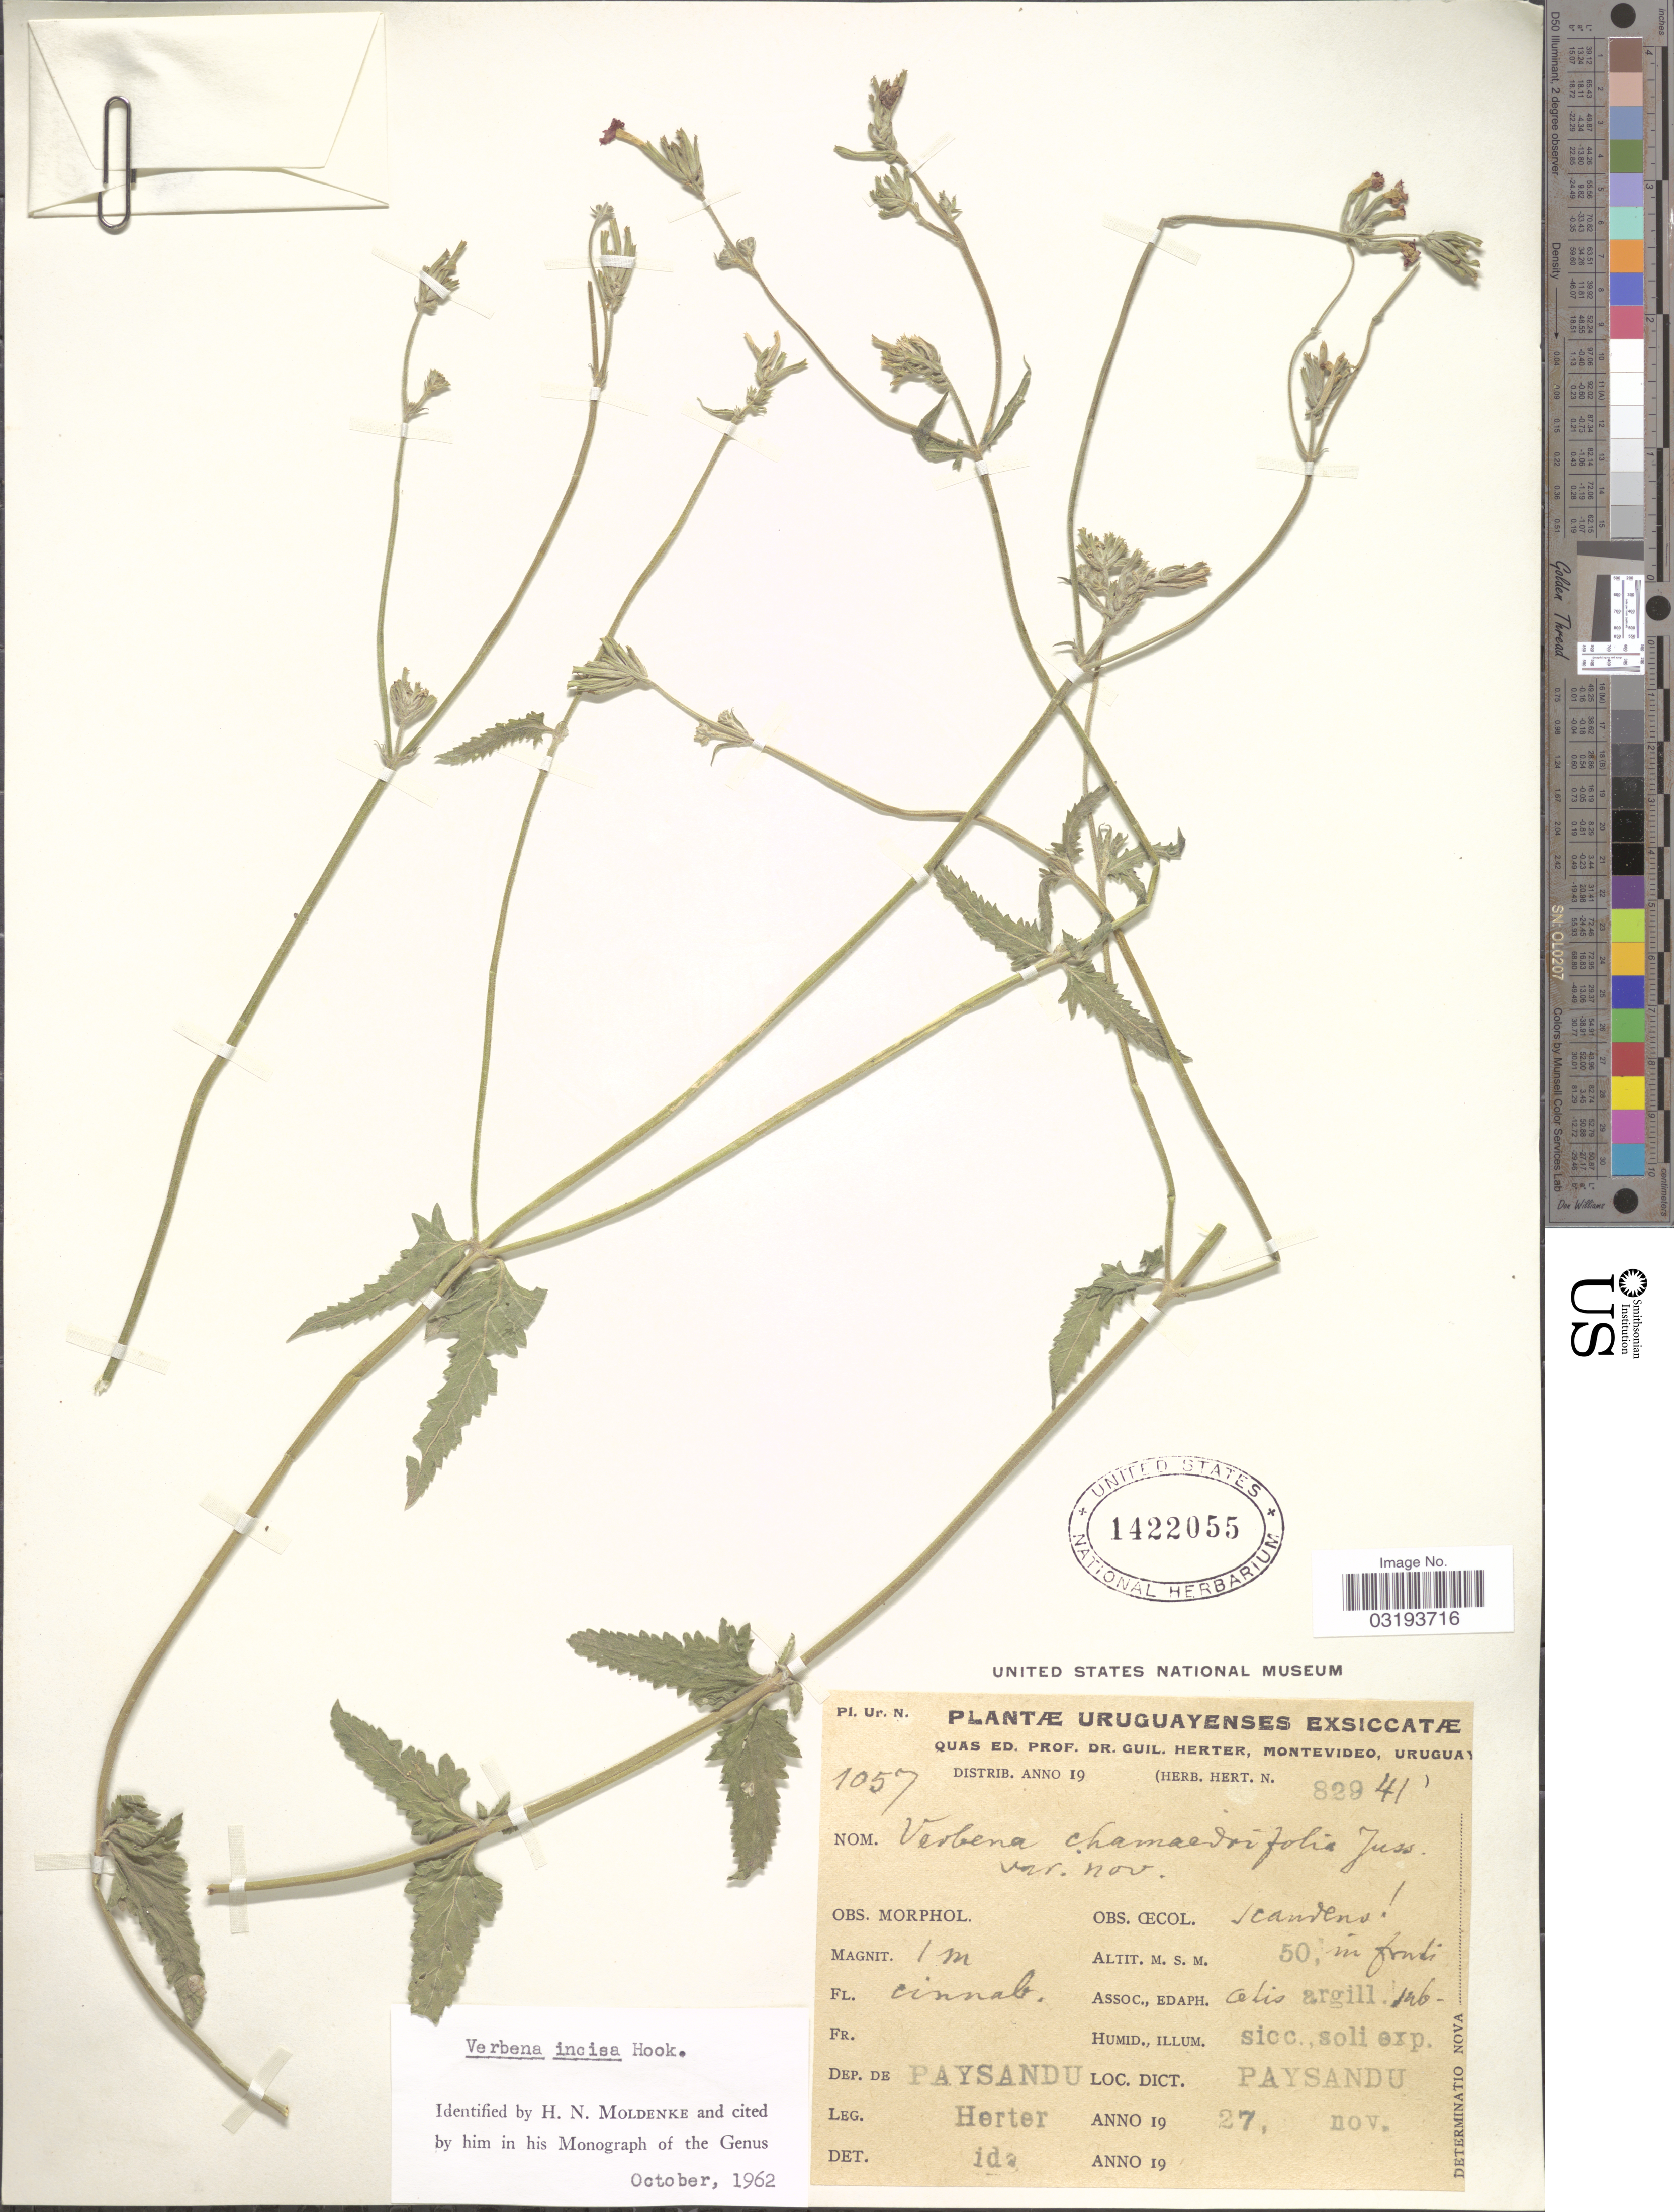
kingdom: Plantae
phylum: Tracheophyta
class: Magnoliopsida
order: Lamiales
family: Verbenaceae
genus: Verbena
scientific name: Verbena incisa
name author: Hook.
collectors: G. Herter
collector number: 1057/82941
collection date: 1927-11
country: Uruguay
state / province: Paysandu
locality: Dep. de Paysandu, Loc. Dict. Paysandu.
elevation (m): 50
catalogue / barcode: US 1422055